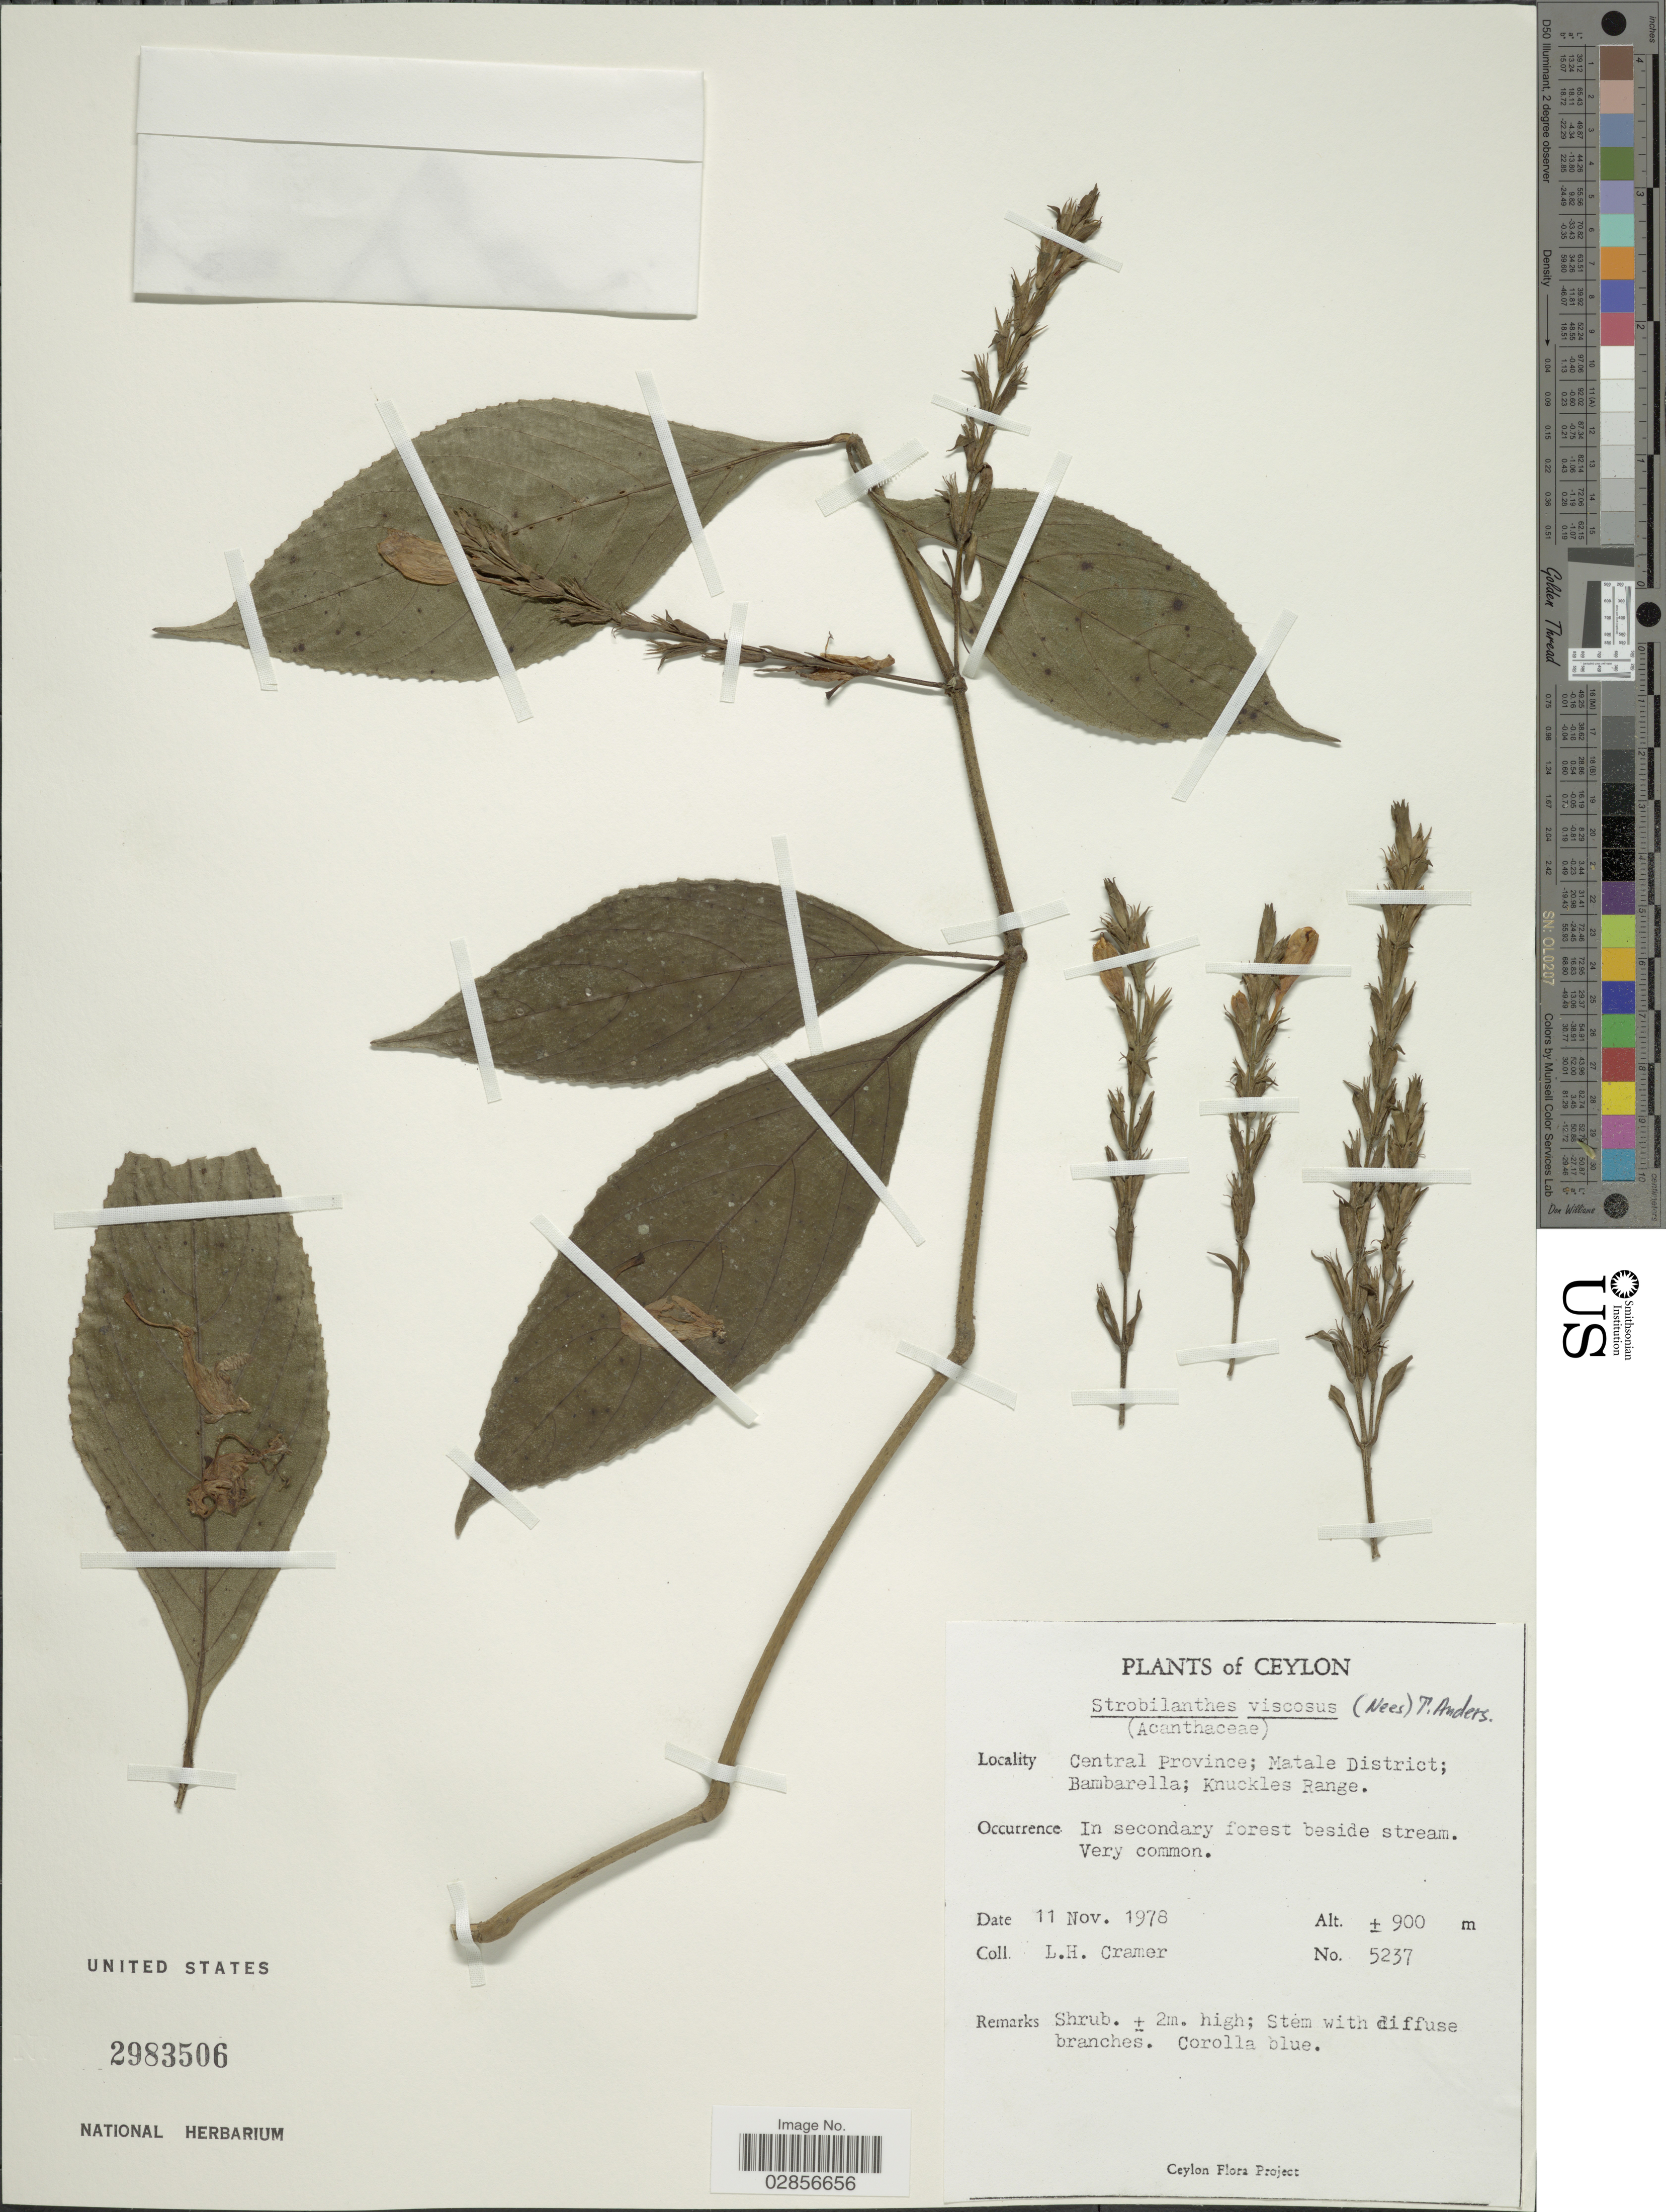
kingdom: Plantae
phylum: Tracheophyta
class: Magnoliopsida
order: Lamiales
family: Acanthaceae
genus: Strobilanthes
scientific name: Strobilanthes viscosa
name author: T. Anderson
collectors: L. H. Cramer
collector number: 5237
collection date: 1978-11-11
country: Sri Lanka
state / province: Central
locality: Ceylon, Central Province; Matale District; Bambarella; Knuckles Range.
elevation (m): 900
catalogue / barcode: US 2983506